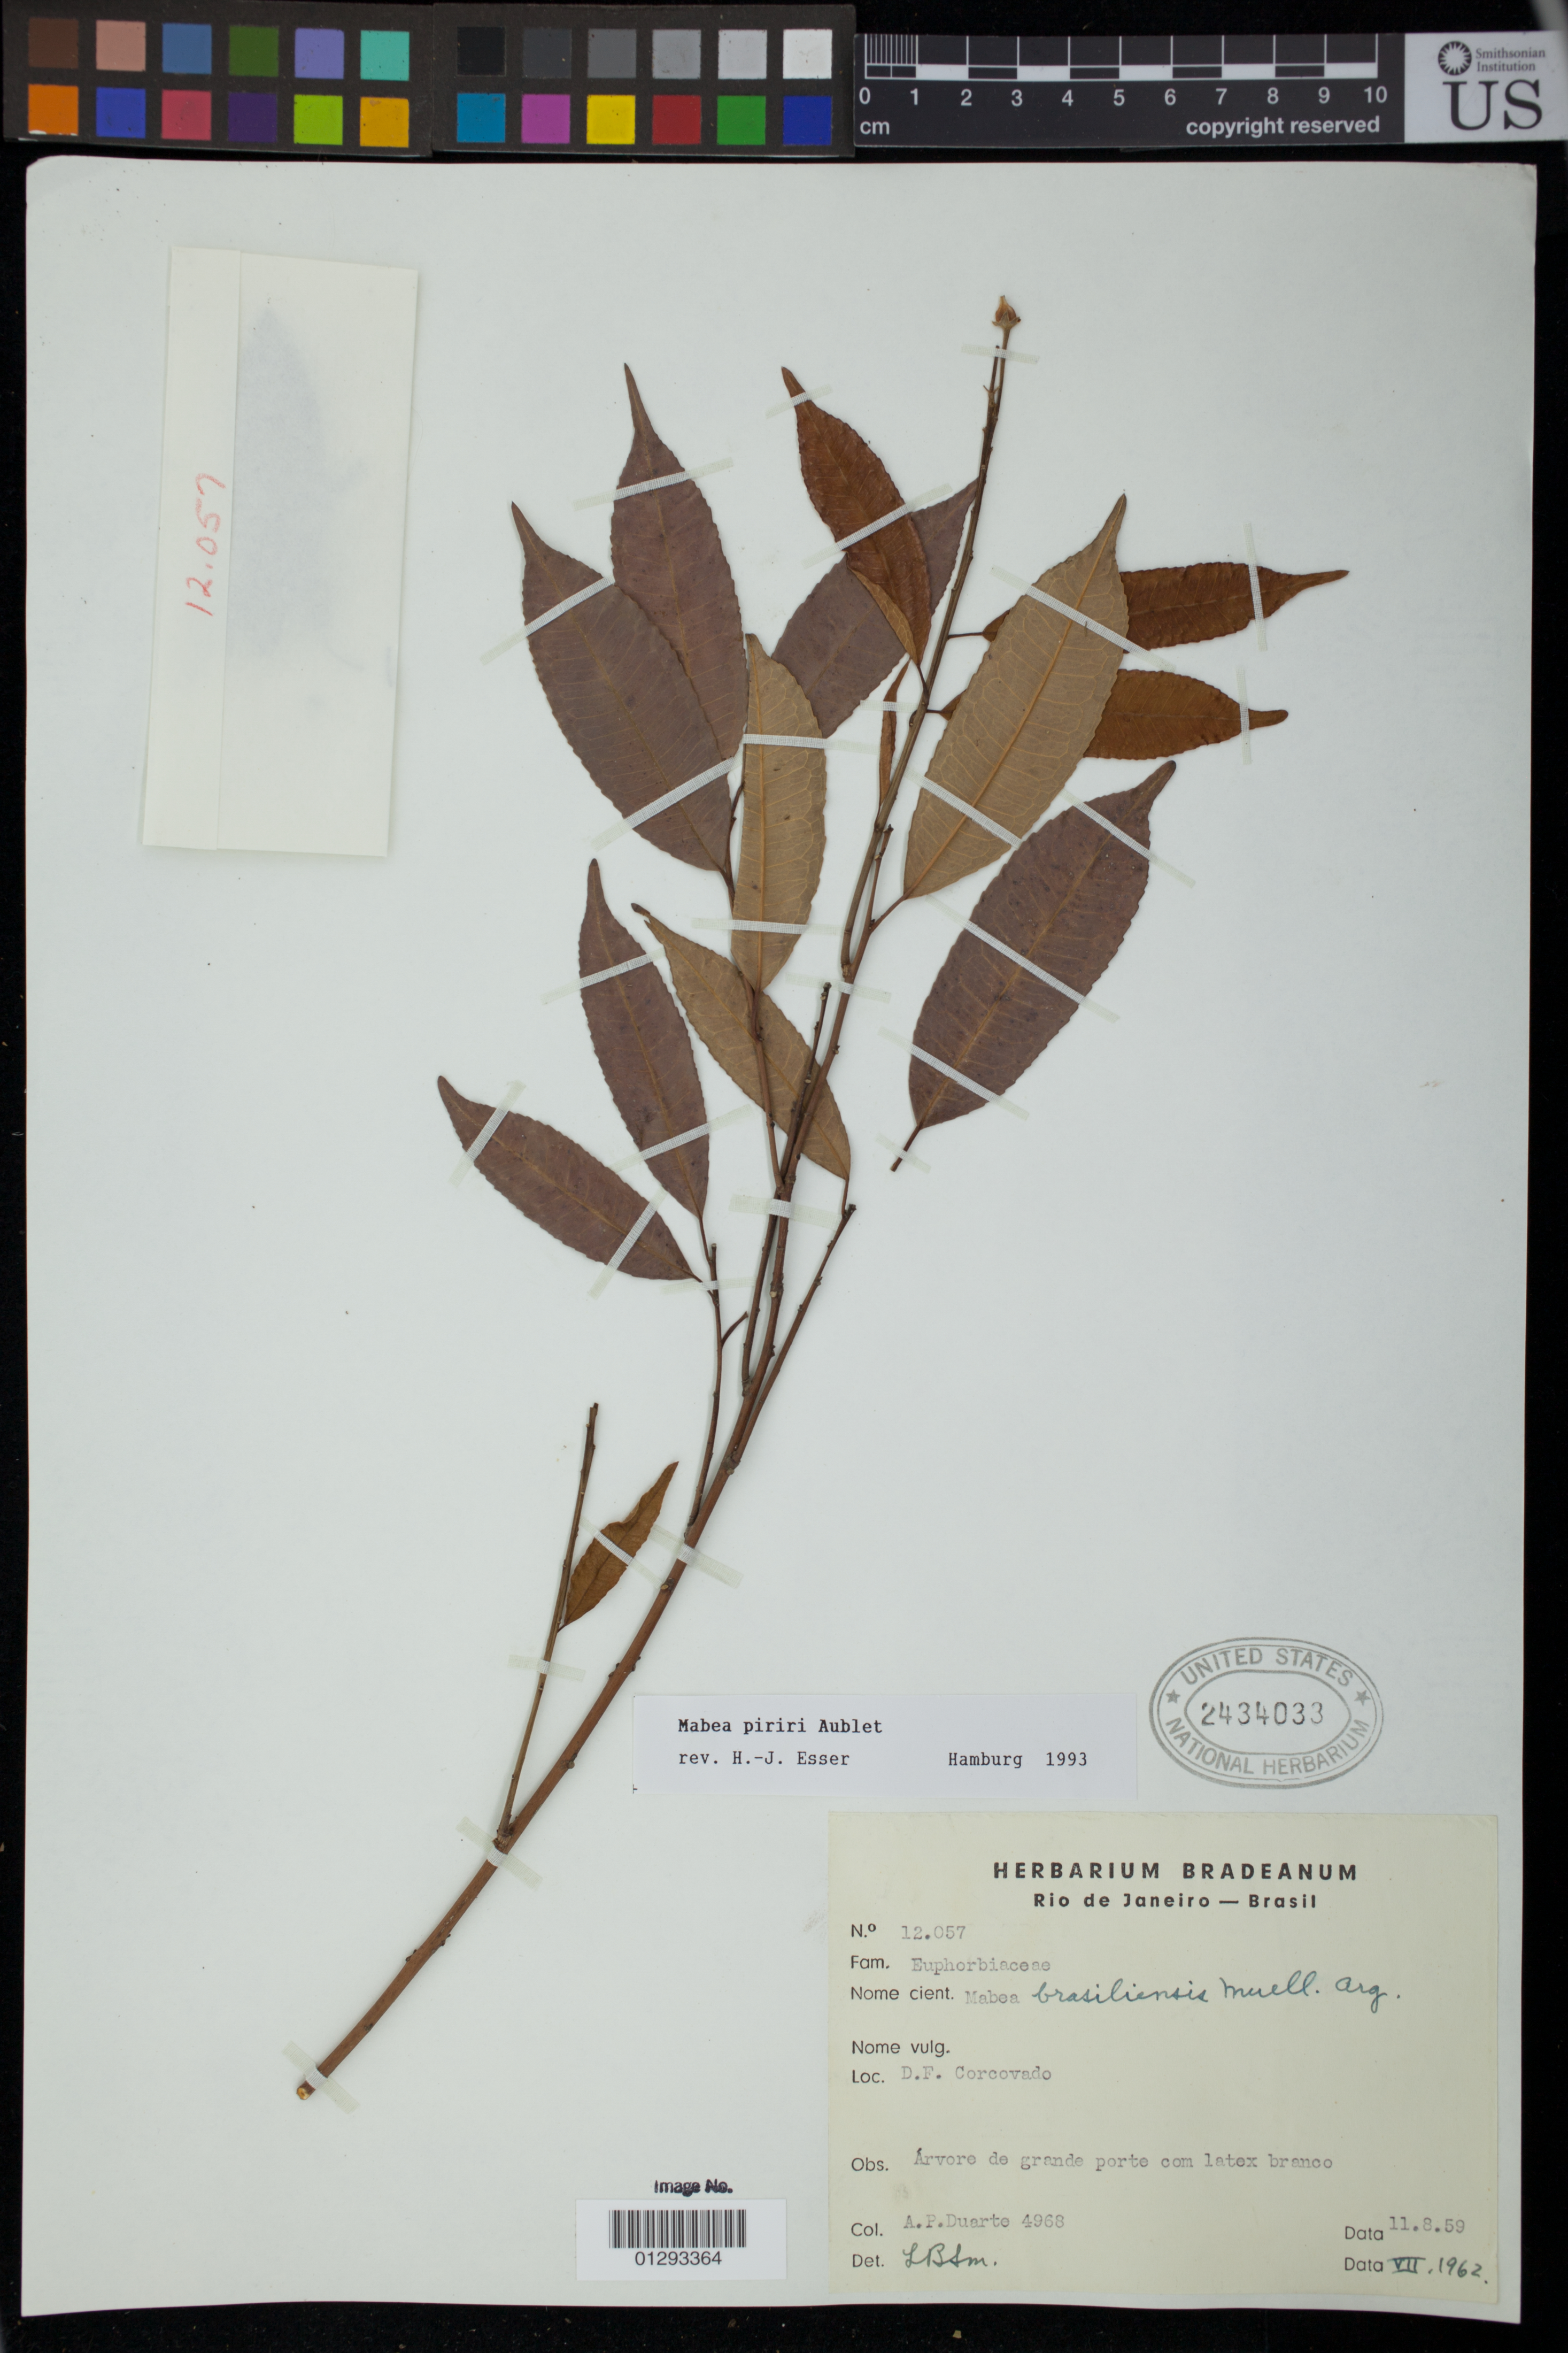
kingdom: Plantae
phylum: Tracheophyta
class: Magnoliopsida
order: Malpighiales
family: Euphorbiaceae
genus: Mabea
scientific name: Mabea piriri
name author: Aubl.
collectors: A. P. Duarte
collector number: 4968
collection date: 1959-08-11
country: Brazil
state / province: Rio de Janeiro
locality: D.F. Corcovado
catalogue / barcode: US 2434033